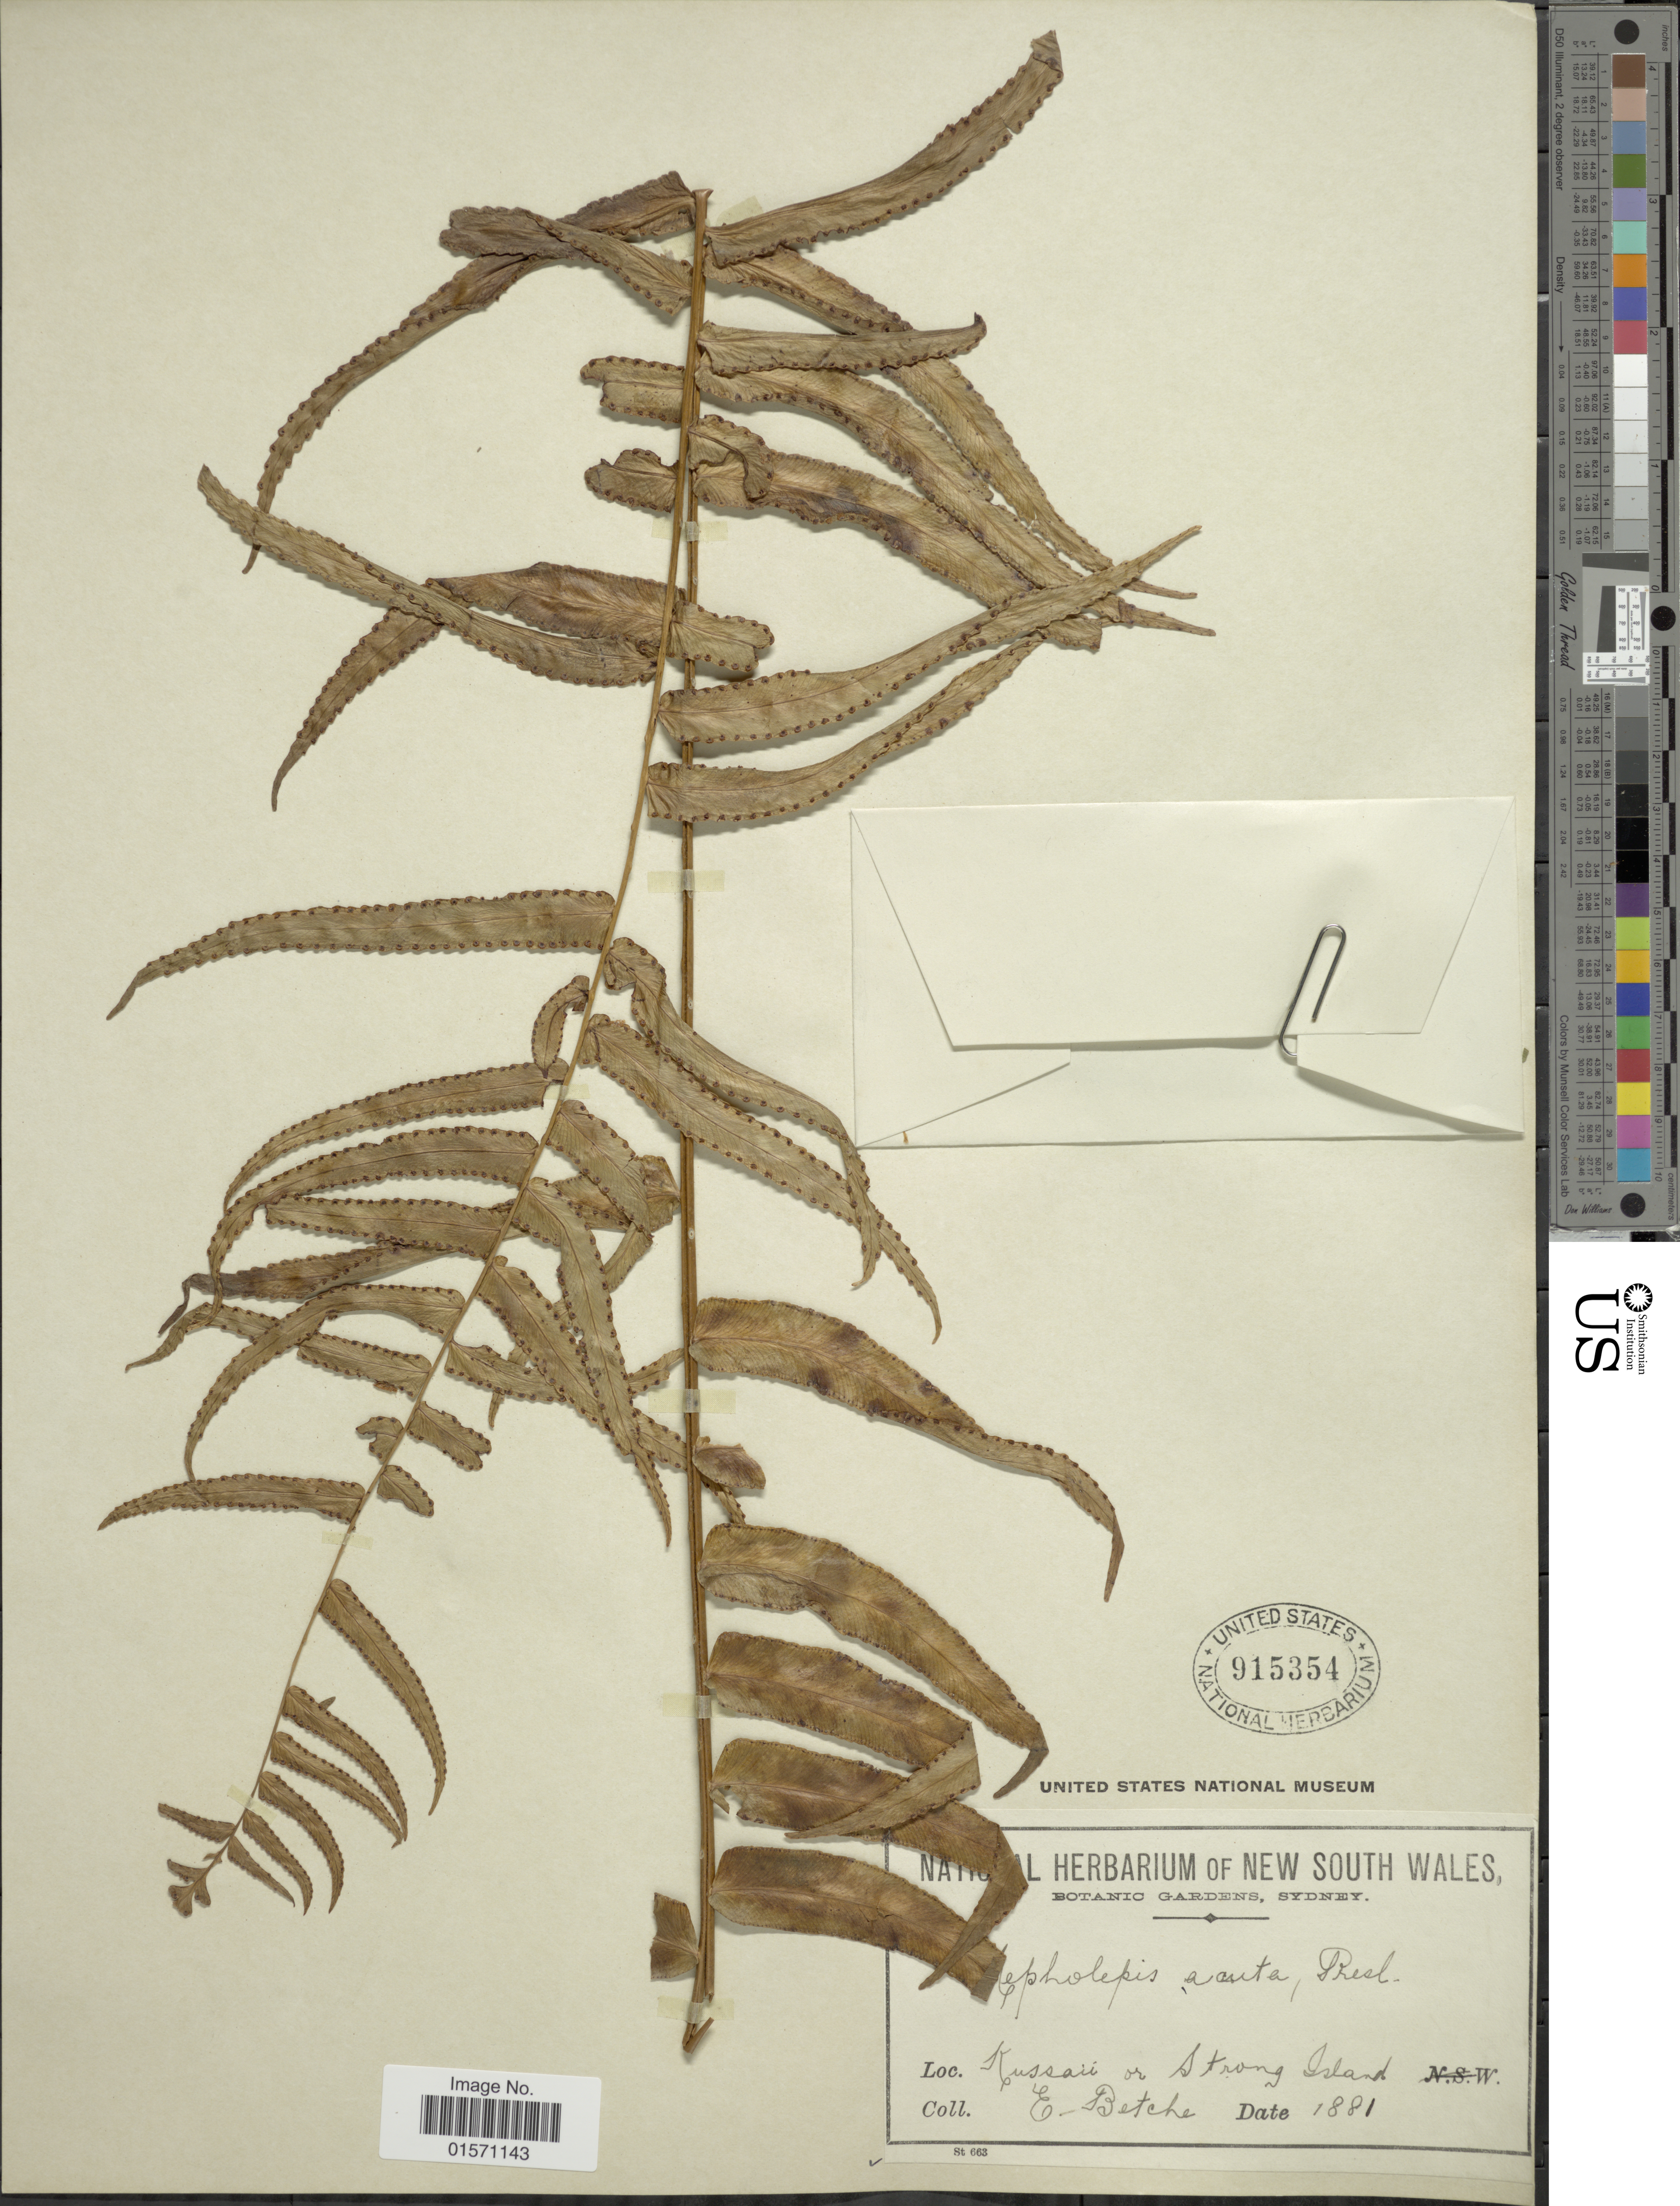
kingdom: Plantae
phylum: Tracheophyta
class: Polypodiopsida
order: Polypodiales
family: Nephrolepidaceae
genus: Nephrolepis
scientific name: Nephrolepis saligna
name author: Cav.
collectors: E. Betche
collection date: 1881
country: Micronesia, Federated States of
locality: Kussaii or Strong Island [interpreted]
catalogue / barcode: US 915354